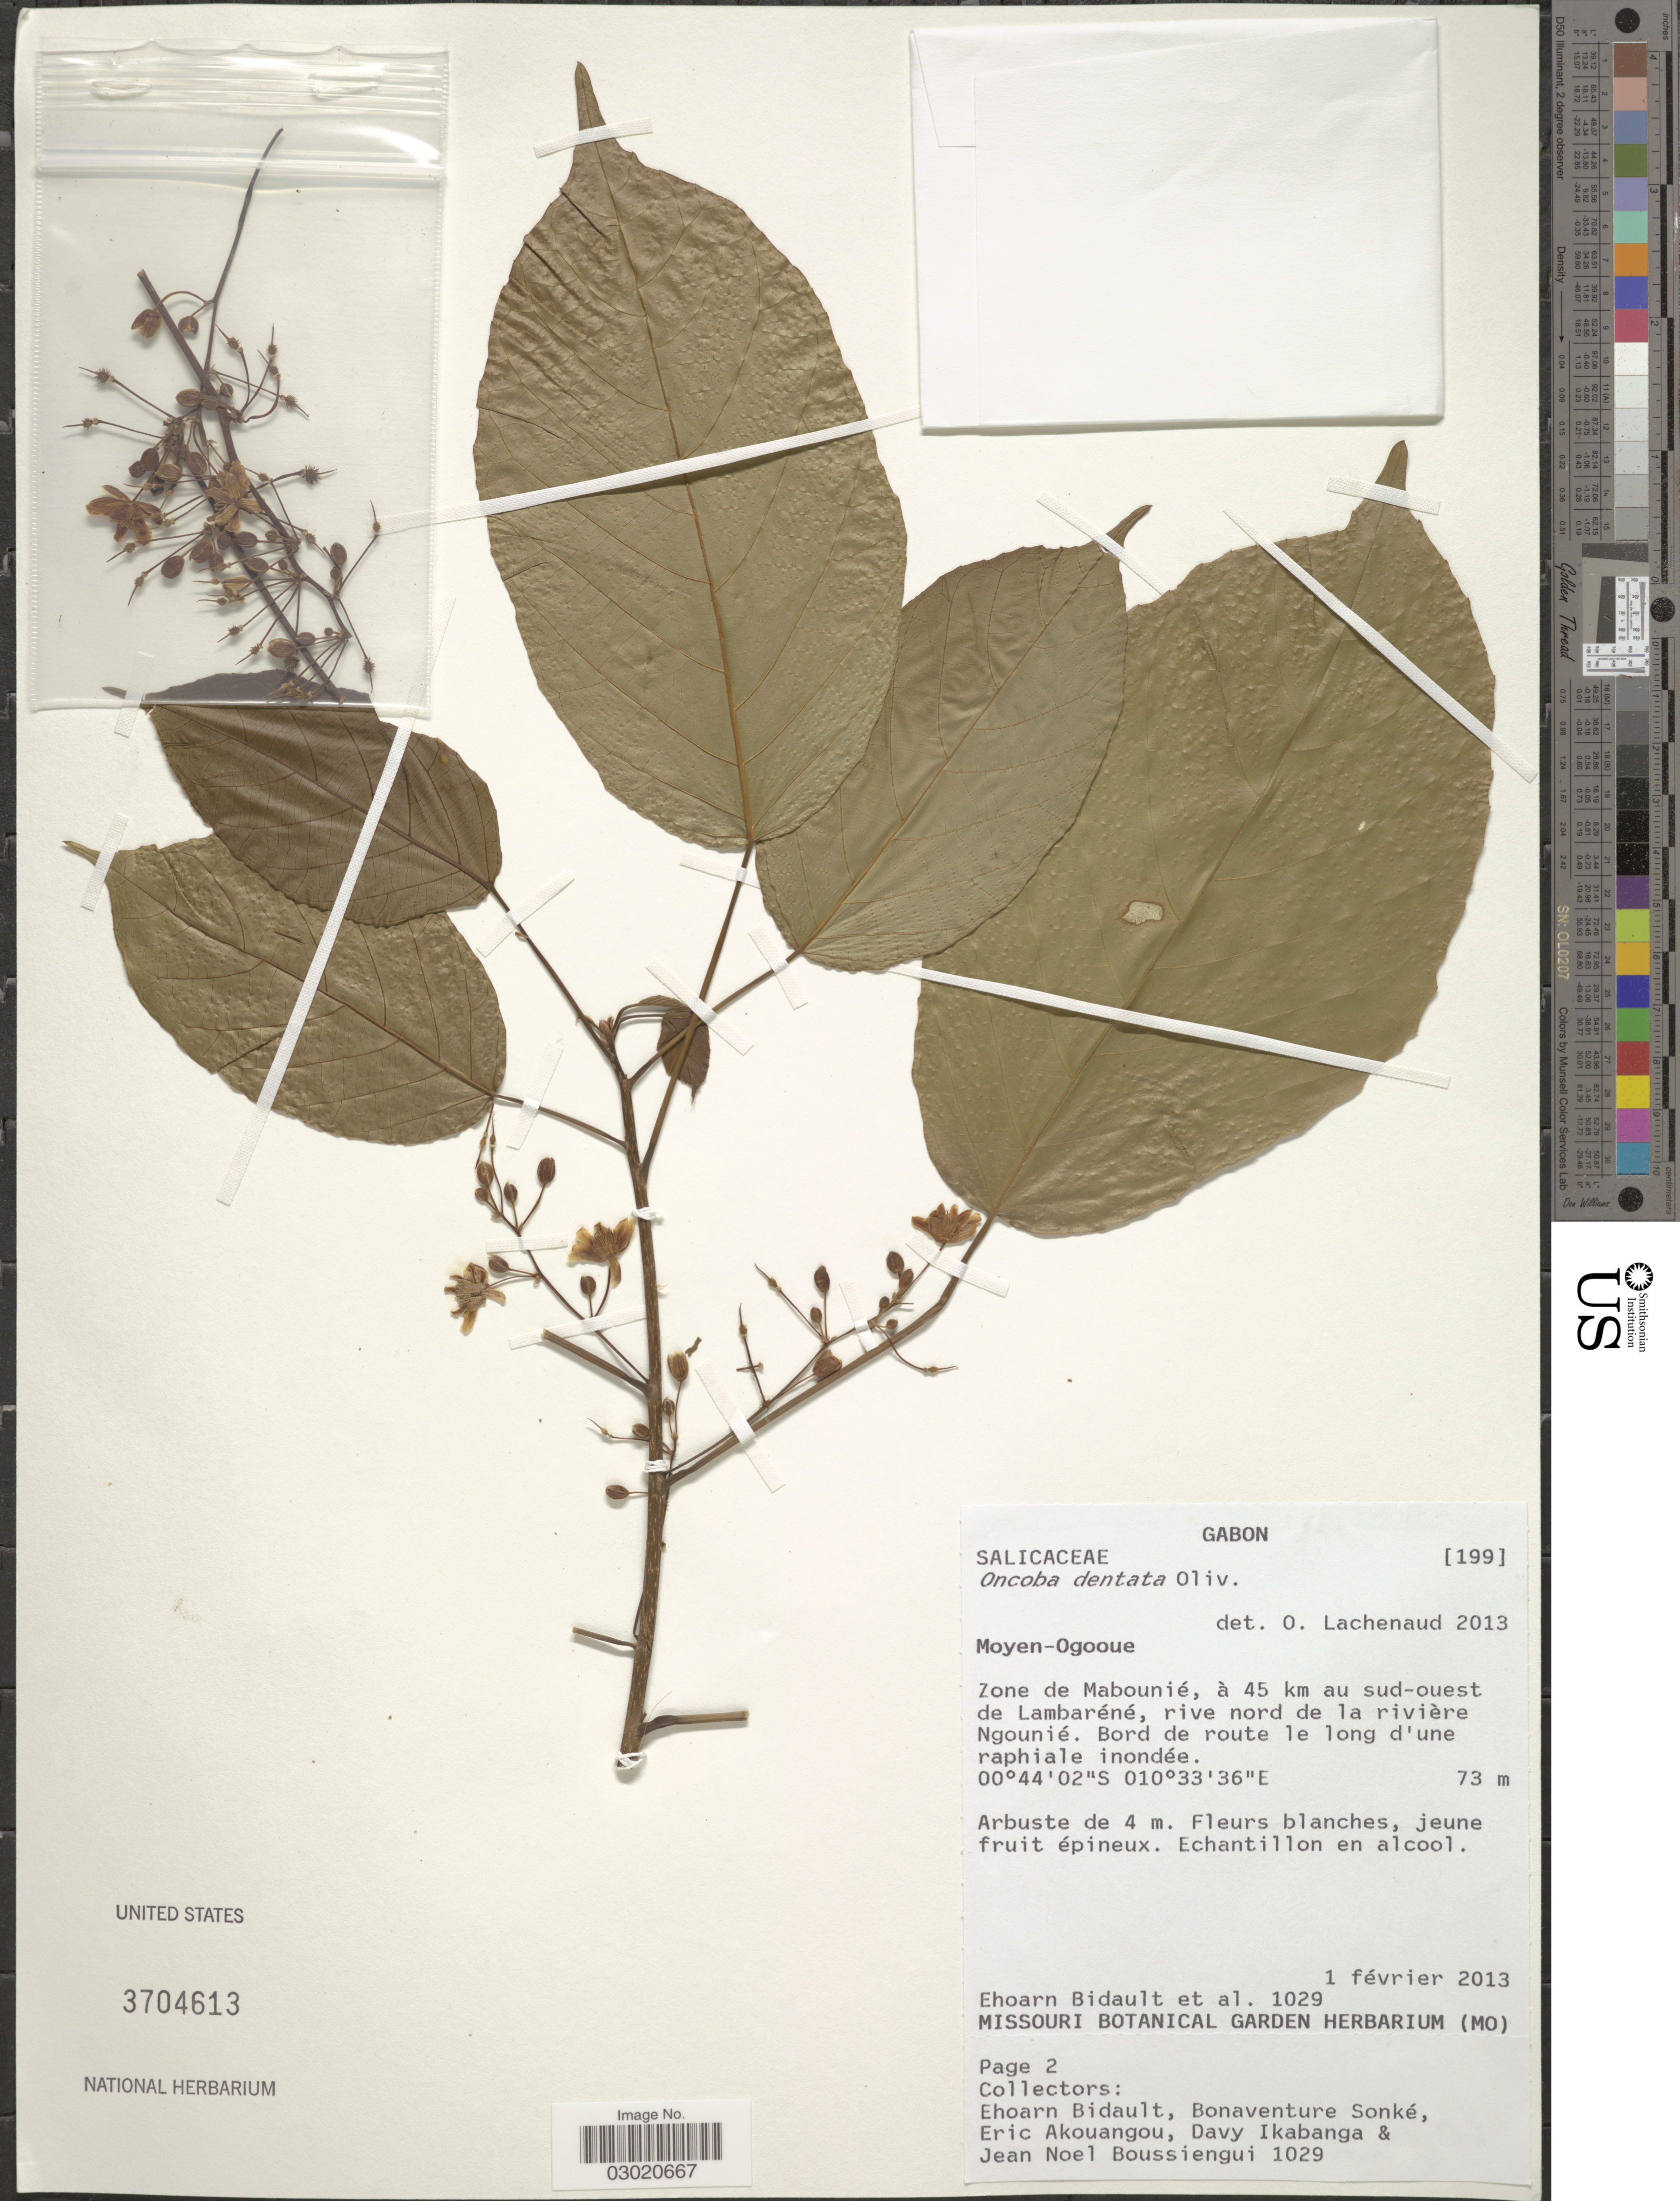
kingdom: Plantae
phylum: Tracheophyta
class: Magnoliopsida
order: Malpighiales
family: Salicaceae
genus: Oncoba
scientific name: Oncoba dentata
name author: Oliv.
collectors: E. Bidault & et al.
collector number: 1029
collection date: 2013-02-01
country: Gabon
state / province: Moyen-Ogooue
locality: Zone de Mabounié, à 45 km au sud-ouest de Lambaréné, rive nord de la rivière Ngounié.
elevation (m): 73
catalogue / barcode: US 3704613